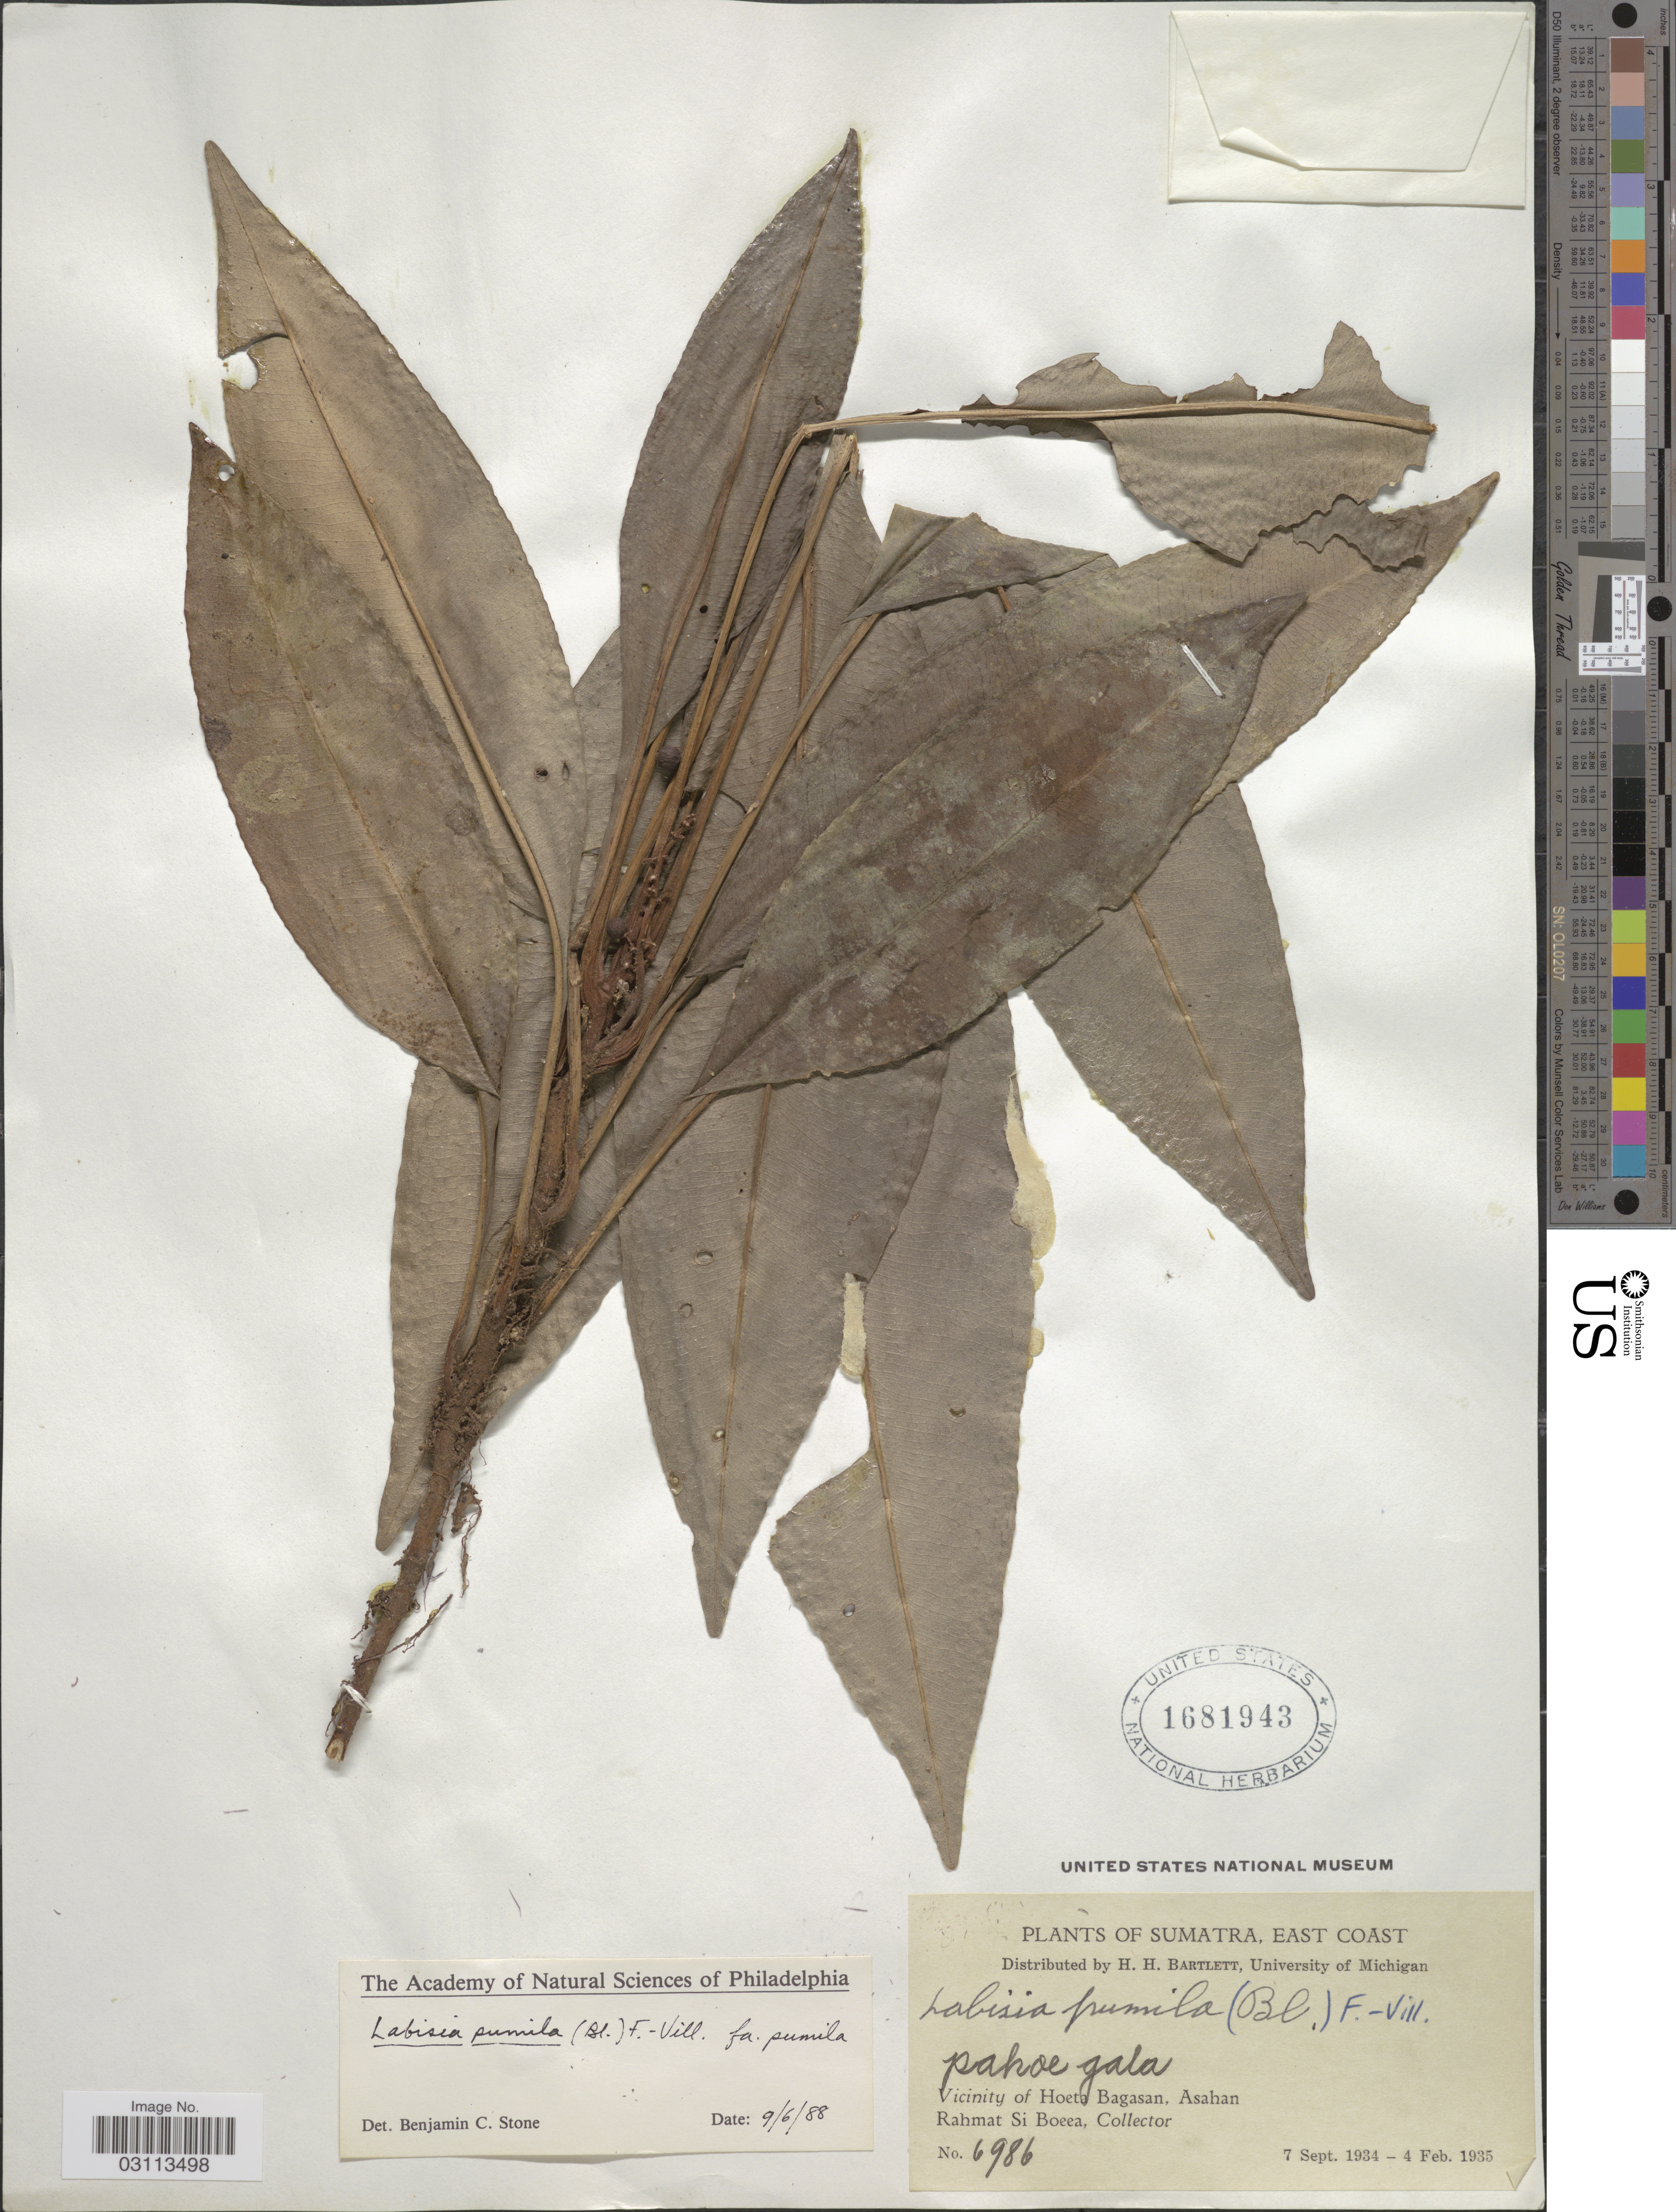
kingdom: Plantae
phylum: Tracheophyta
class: Magnoliopsida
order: Ericales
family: Primulaceae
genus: Labisia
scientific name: Labisia pumila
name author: (Blume) Fern.-Vill.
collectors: Rahmat Si Boeea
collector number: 6986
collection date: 1934-09-07/1935-02-04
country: Indonesia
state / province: Sumatra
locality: East Coast. Vicinity of Hoeta Bagasan, Asahan.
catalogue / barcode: US 1681943